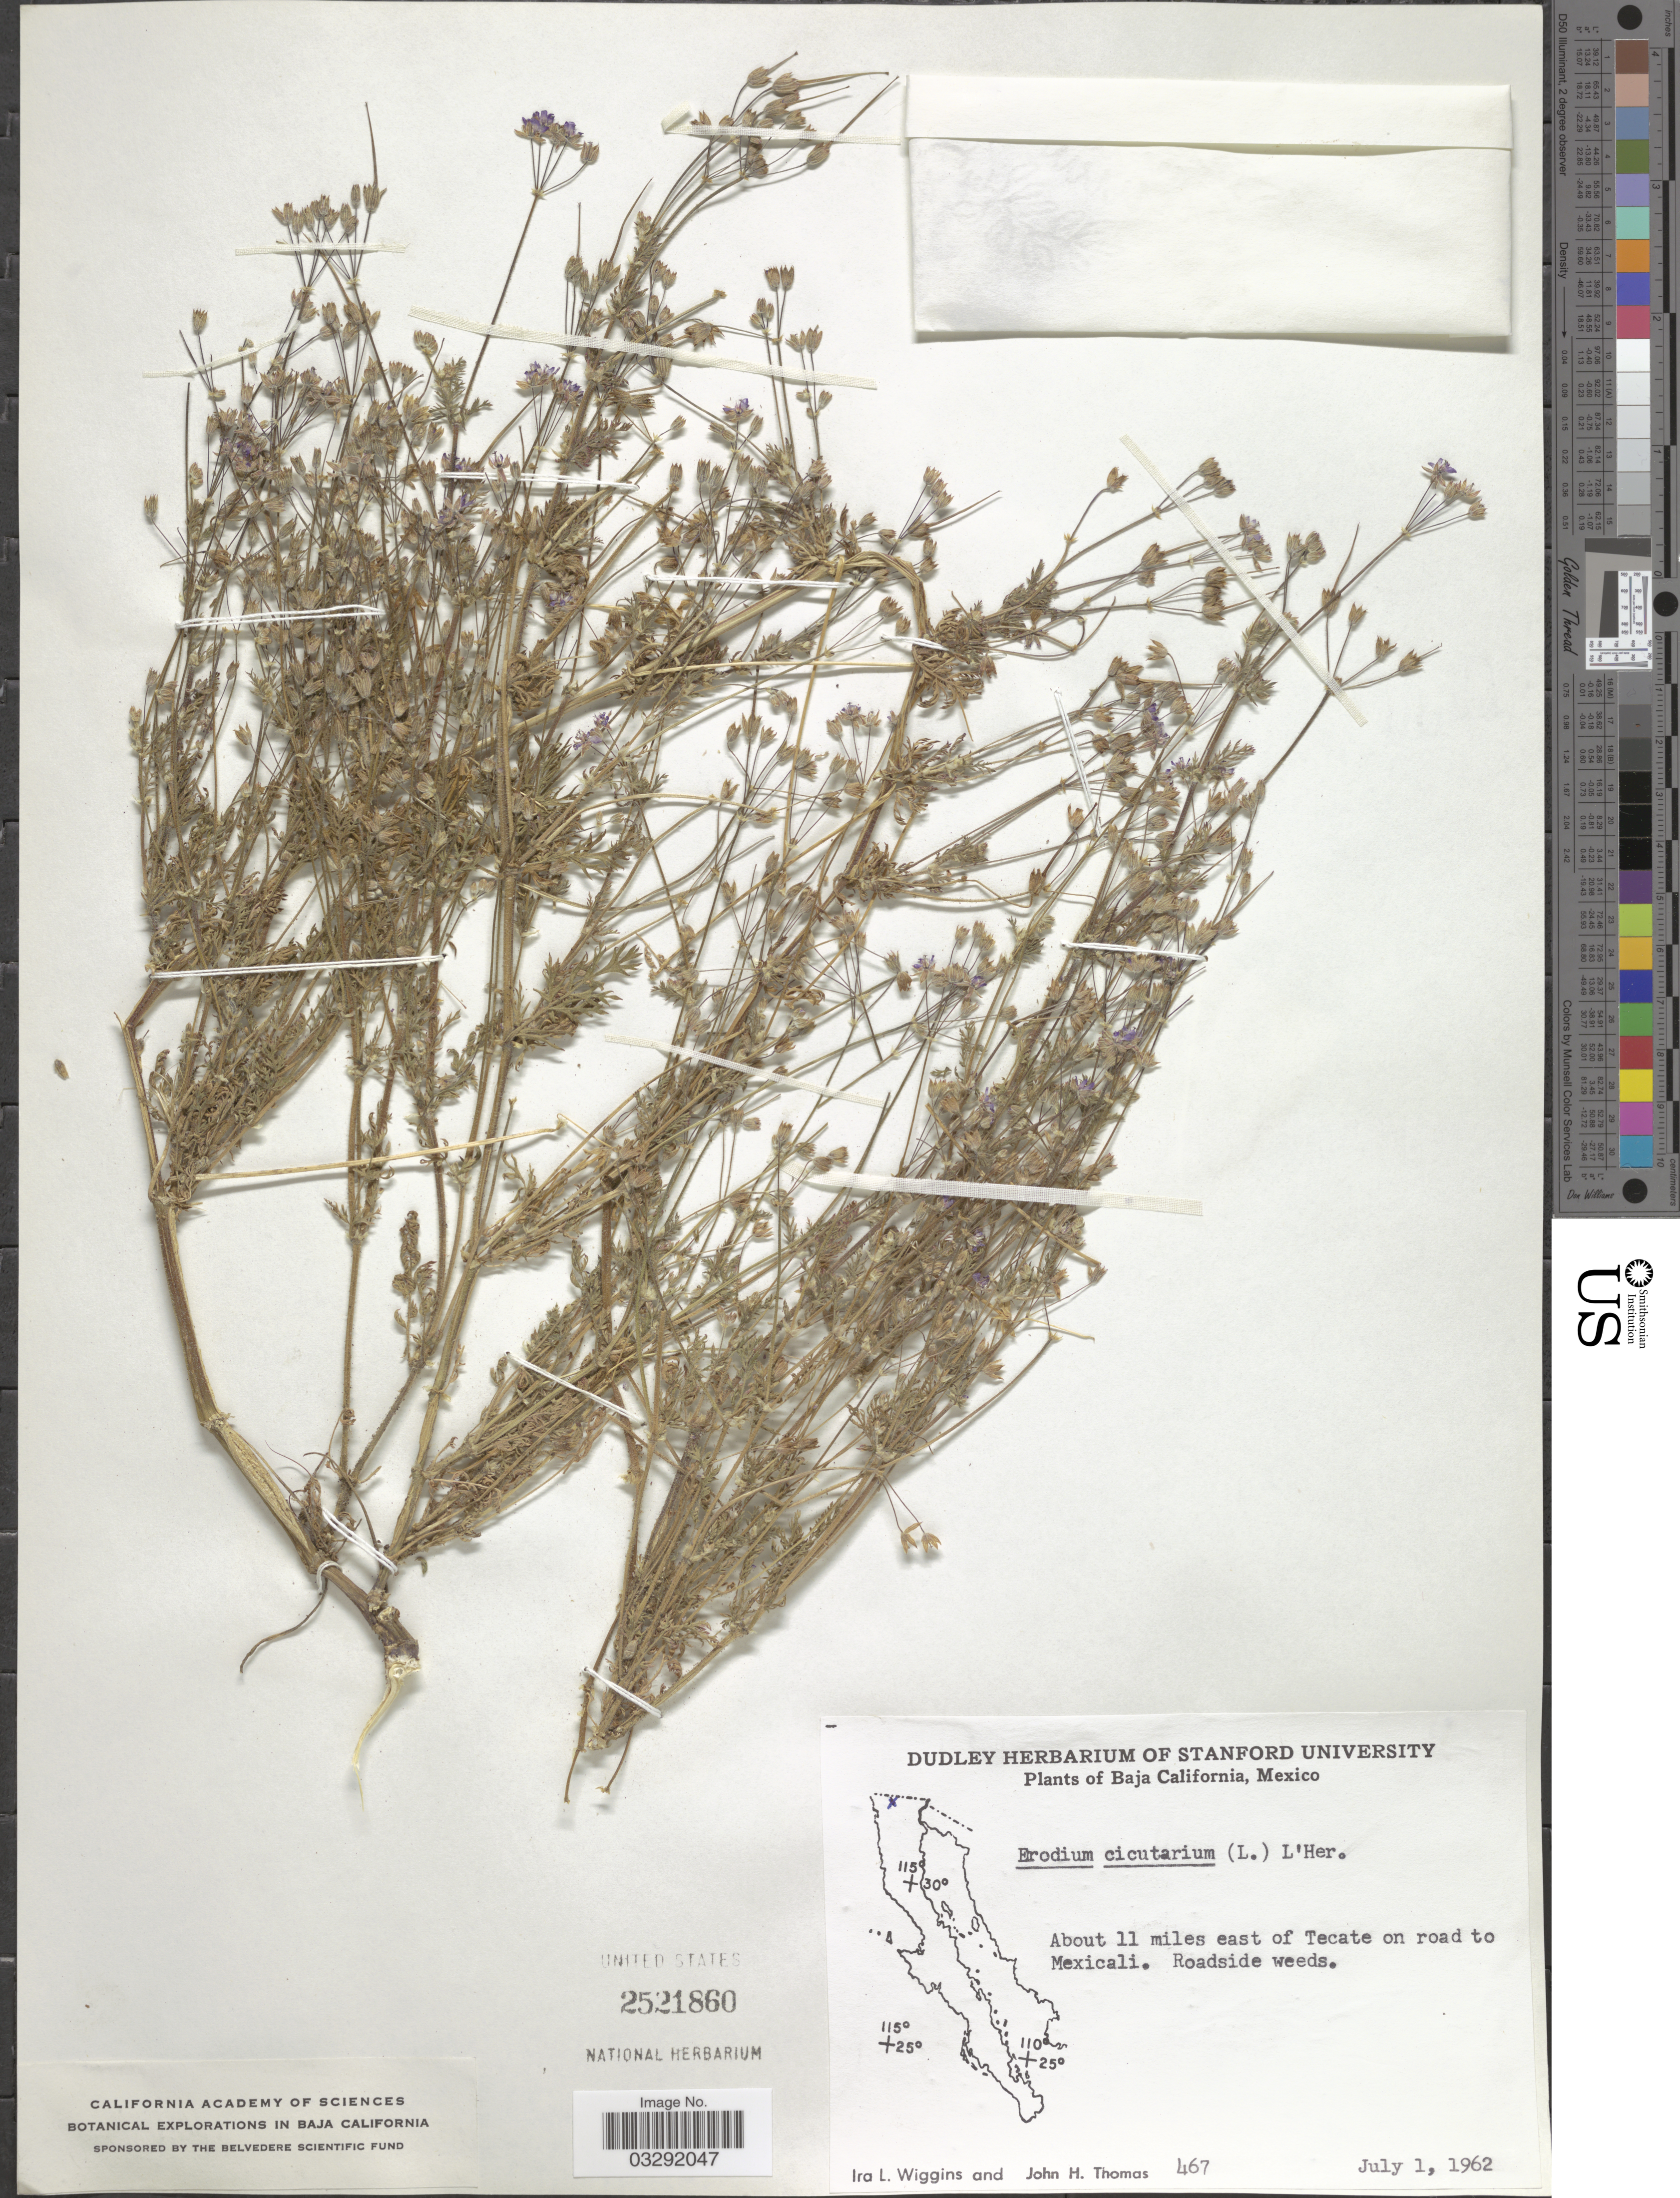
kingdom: Plantae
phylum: Tracheophyta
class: Magnoliopsida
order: Geraniales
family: Geraniaceae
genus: Erodium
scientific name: Erodium cicutarium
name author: (L.) L'Hér.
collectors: I. L. Wiggins & J. H. Thomas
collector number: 467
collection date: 1962-07-01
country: Mexico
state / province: Baja California Norte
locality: About 11 miles east of Tecate on road to Mexicali.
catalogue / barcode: US 2521860